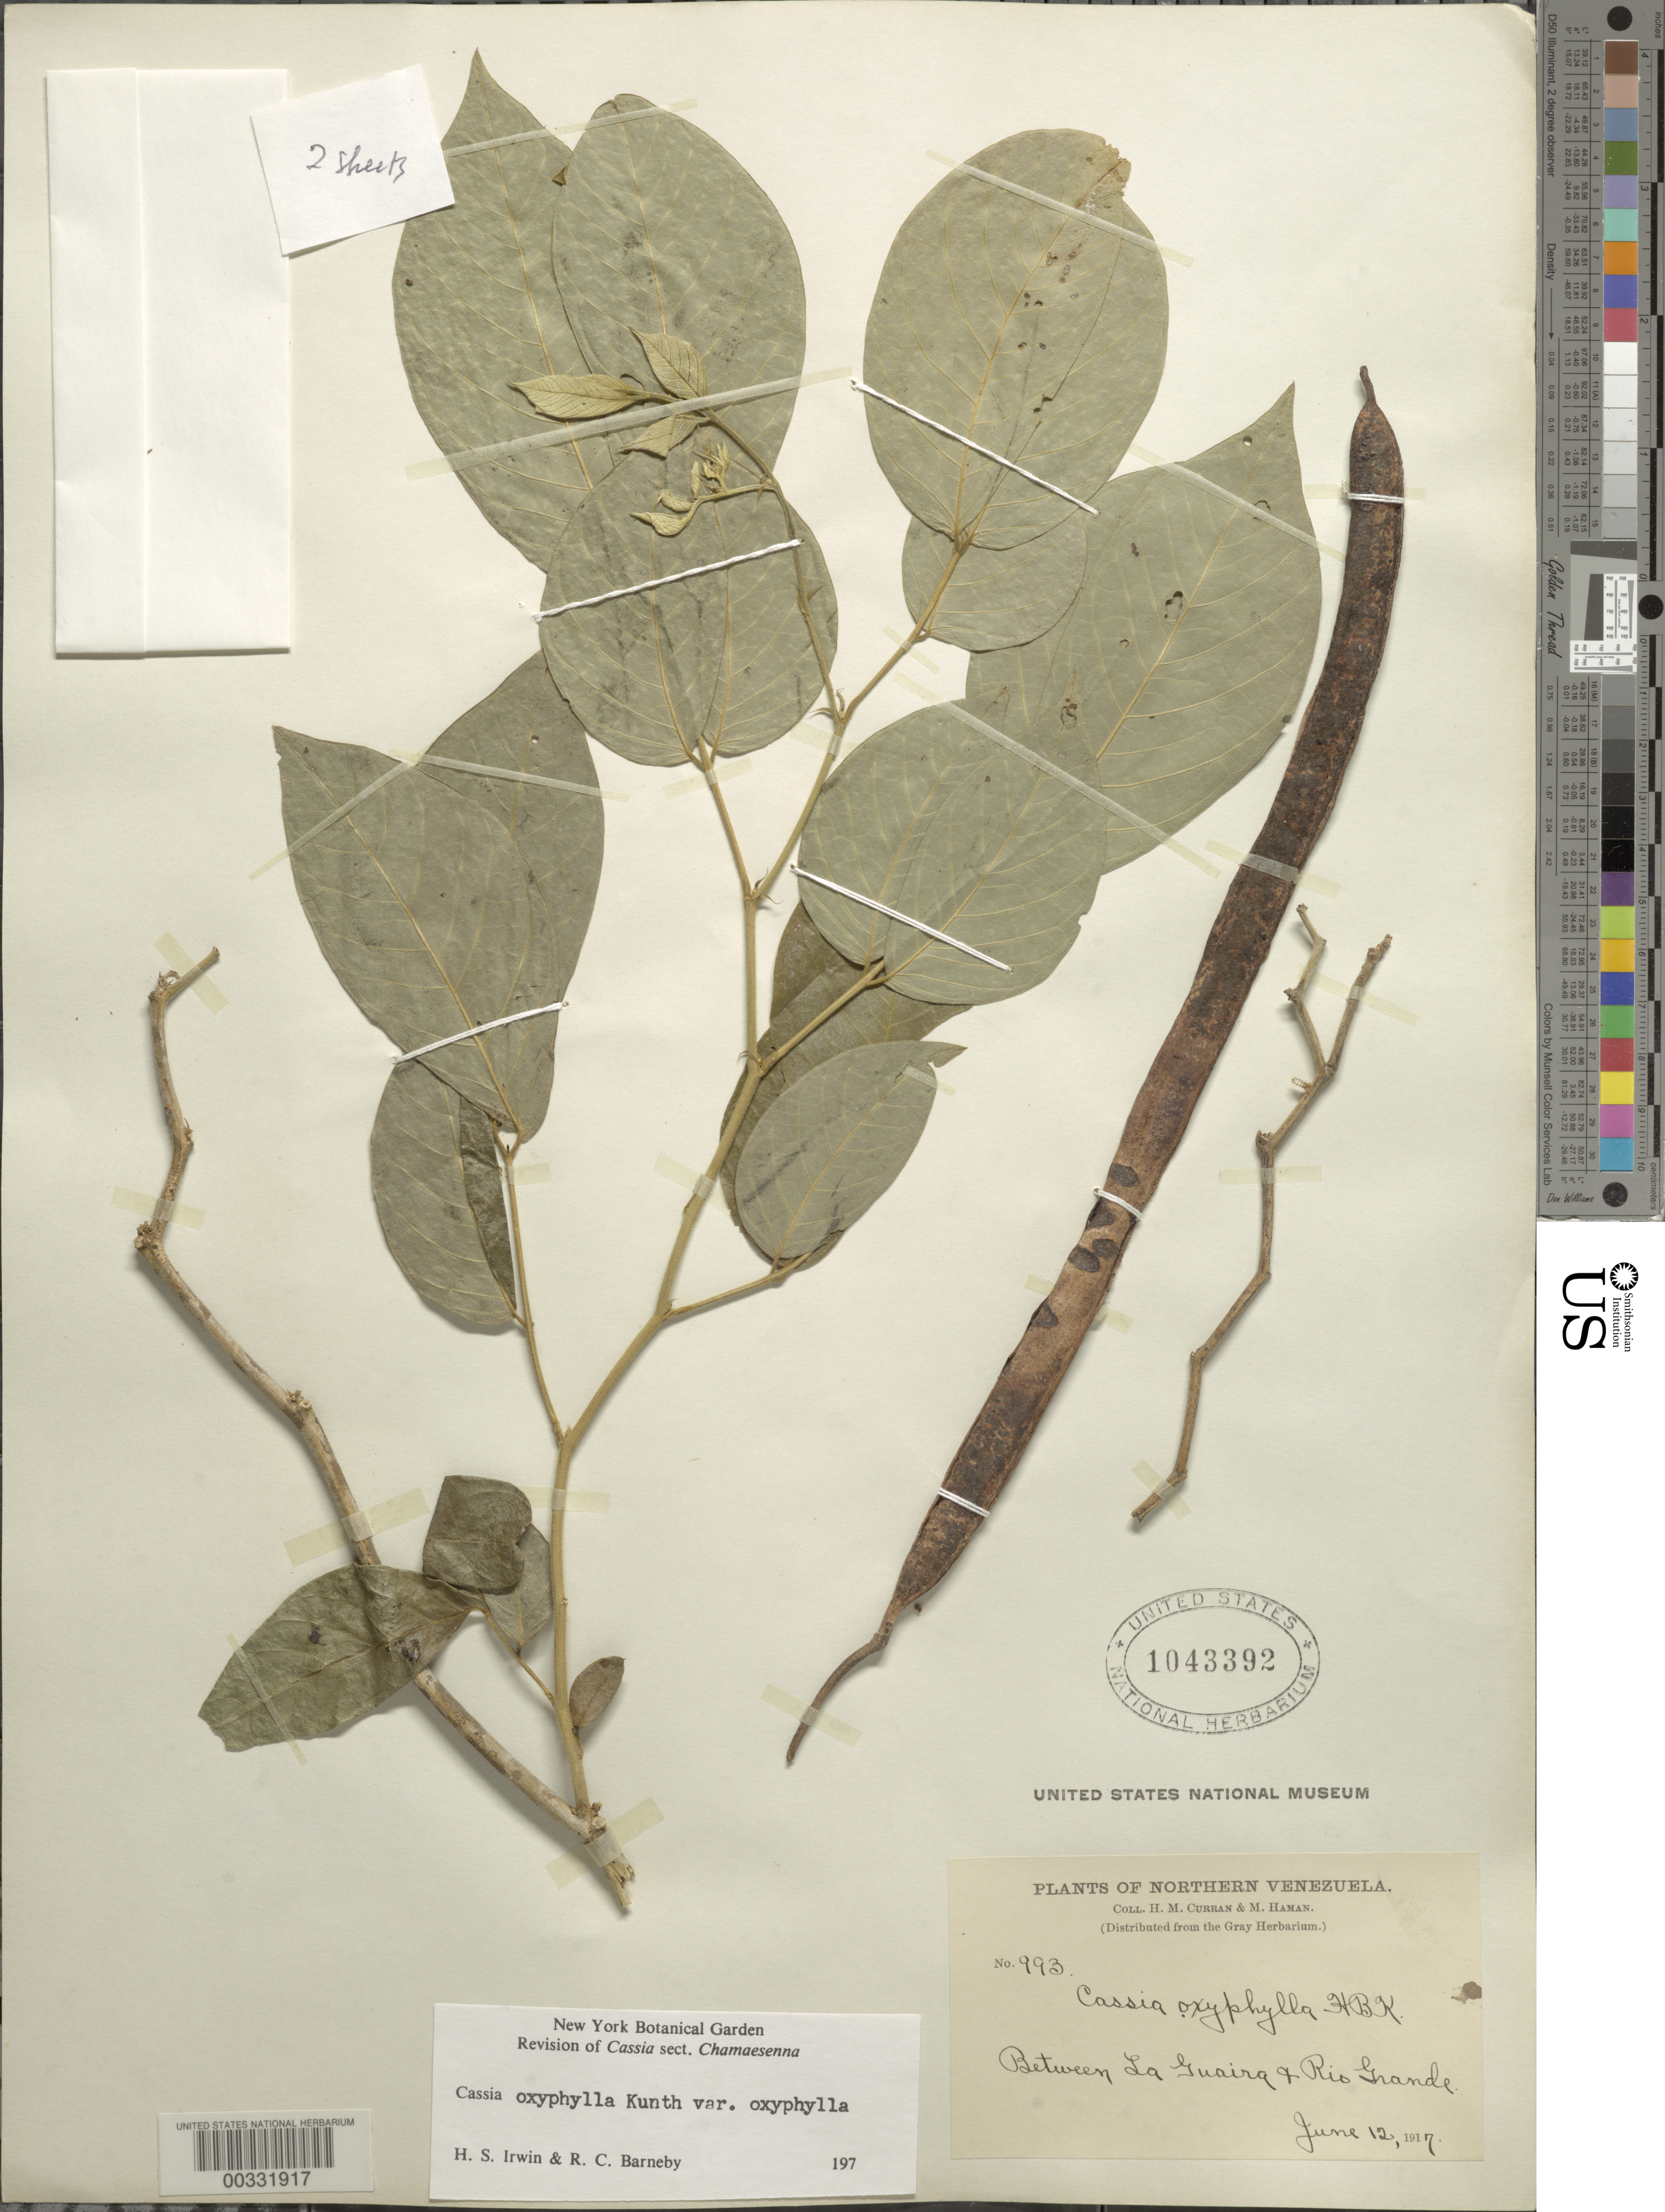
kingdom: Plantae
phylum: Tracheophyta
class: Magnoliopsida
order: Fabales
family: Fabaceae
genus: Senna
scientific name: Senna oxyphylla var. oxyphylla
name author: (Kunth) H.S. Irwin & Barneby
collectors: H. M. Curran & M. Haman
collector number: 993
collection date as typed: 12 Jun 1917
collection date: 1917-06-12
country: Venezuela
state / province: Distrito Federal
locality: Between la guaira and rio grande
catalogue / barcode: US 1043392